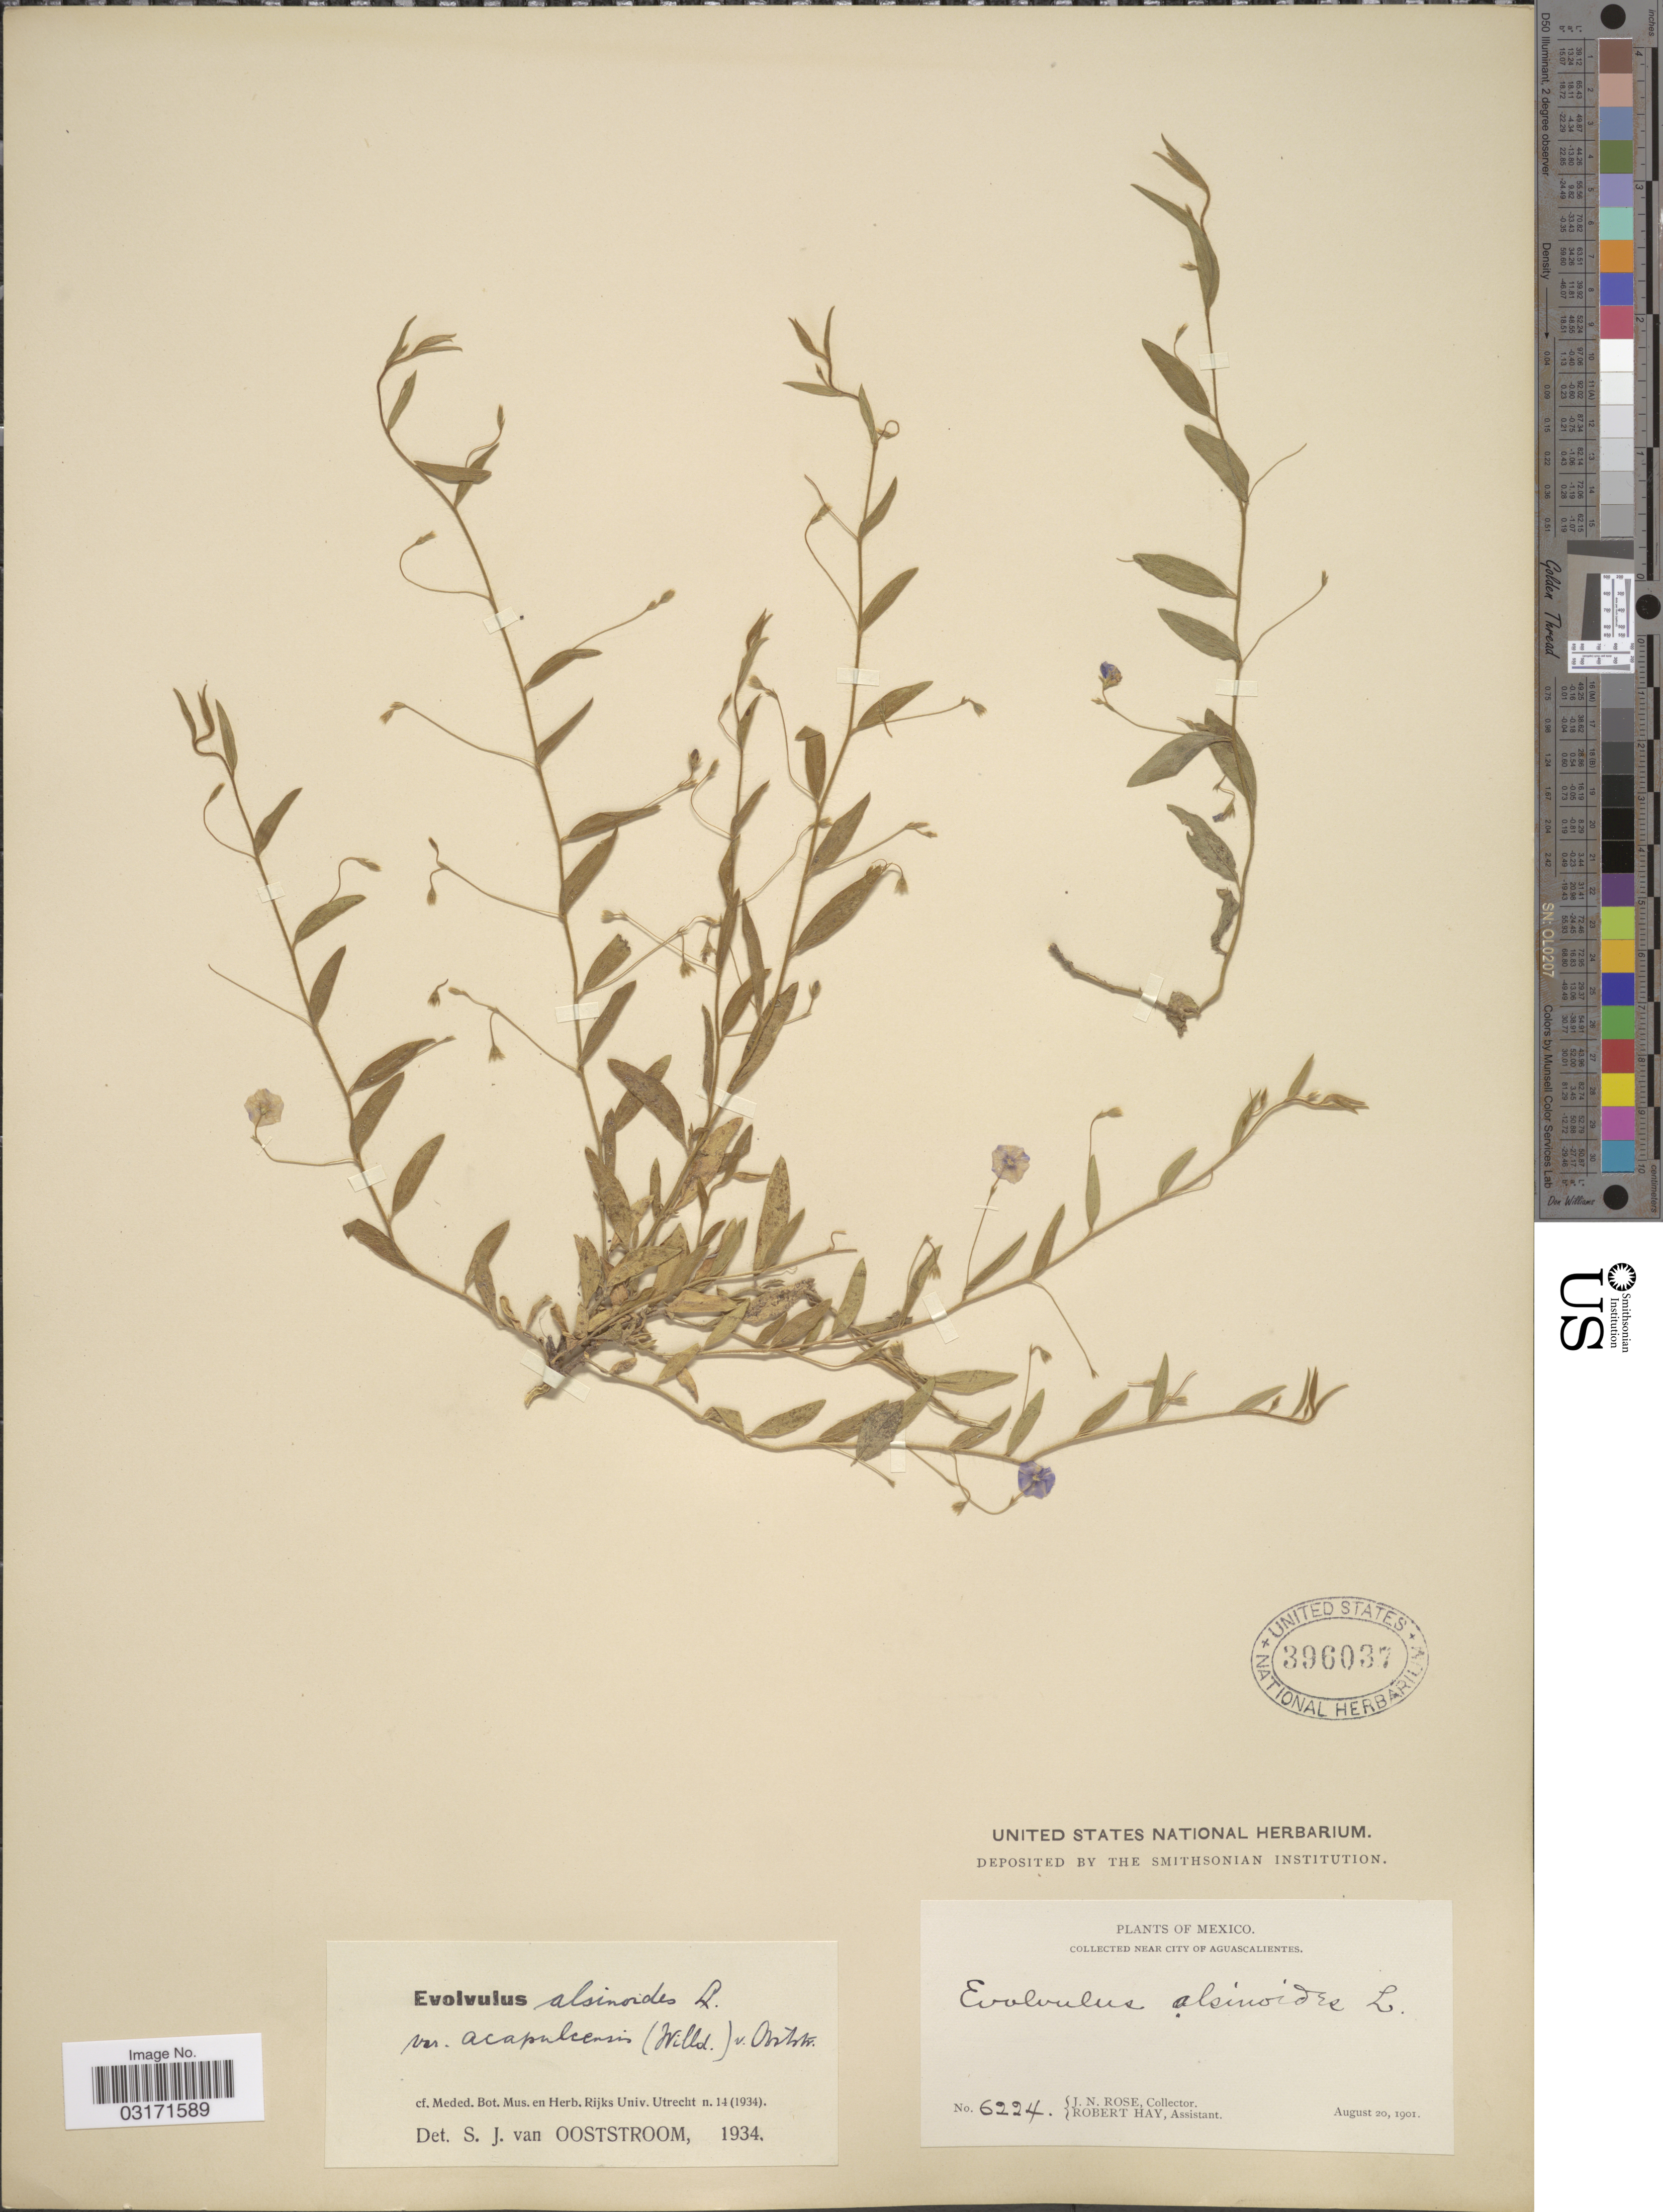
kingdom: Plantae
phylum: Tracheophyta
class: Magnoliopsida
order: Solanales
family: Convolvulaceae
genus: Evolvulus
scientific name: Evolvulus alsinoides var. acapulcensis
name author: (Willd. ex Schult.) Ooststr.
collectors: J. N. Rose & R. Hay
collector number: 6224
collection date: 1901-08-20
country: Mexico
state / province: Aguascalientes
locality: Near City of Aguascalientes.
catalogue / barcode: US 396037